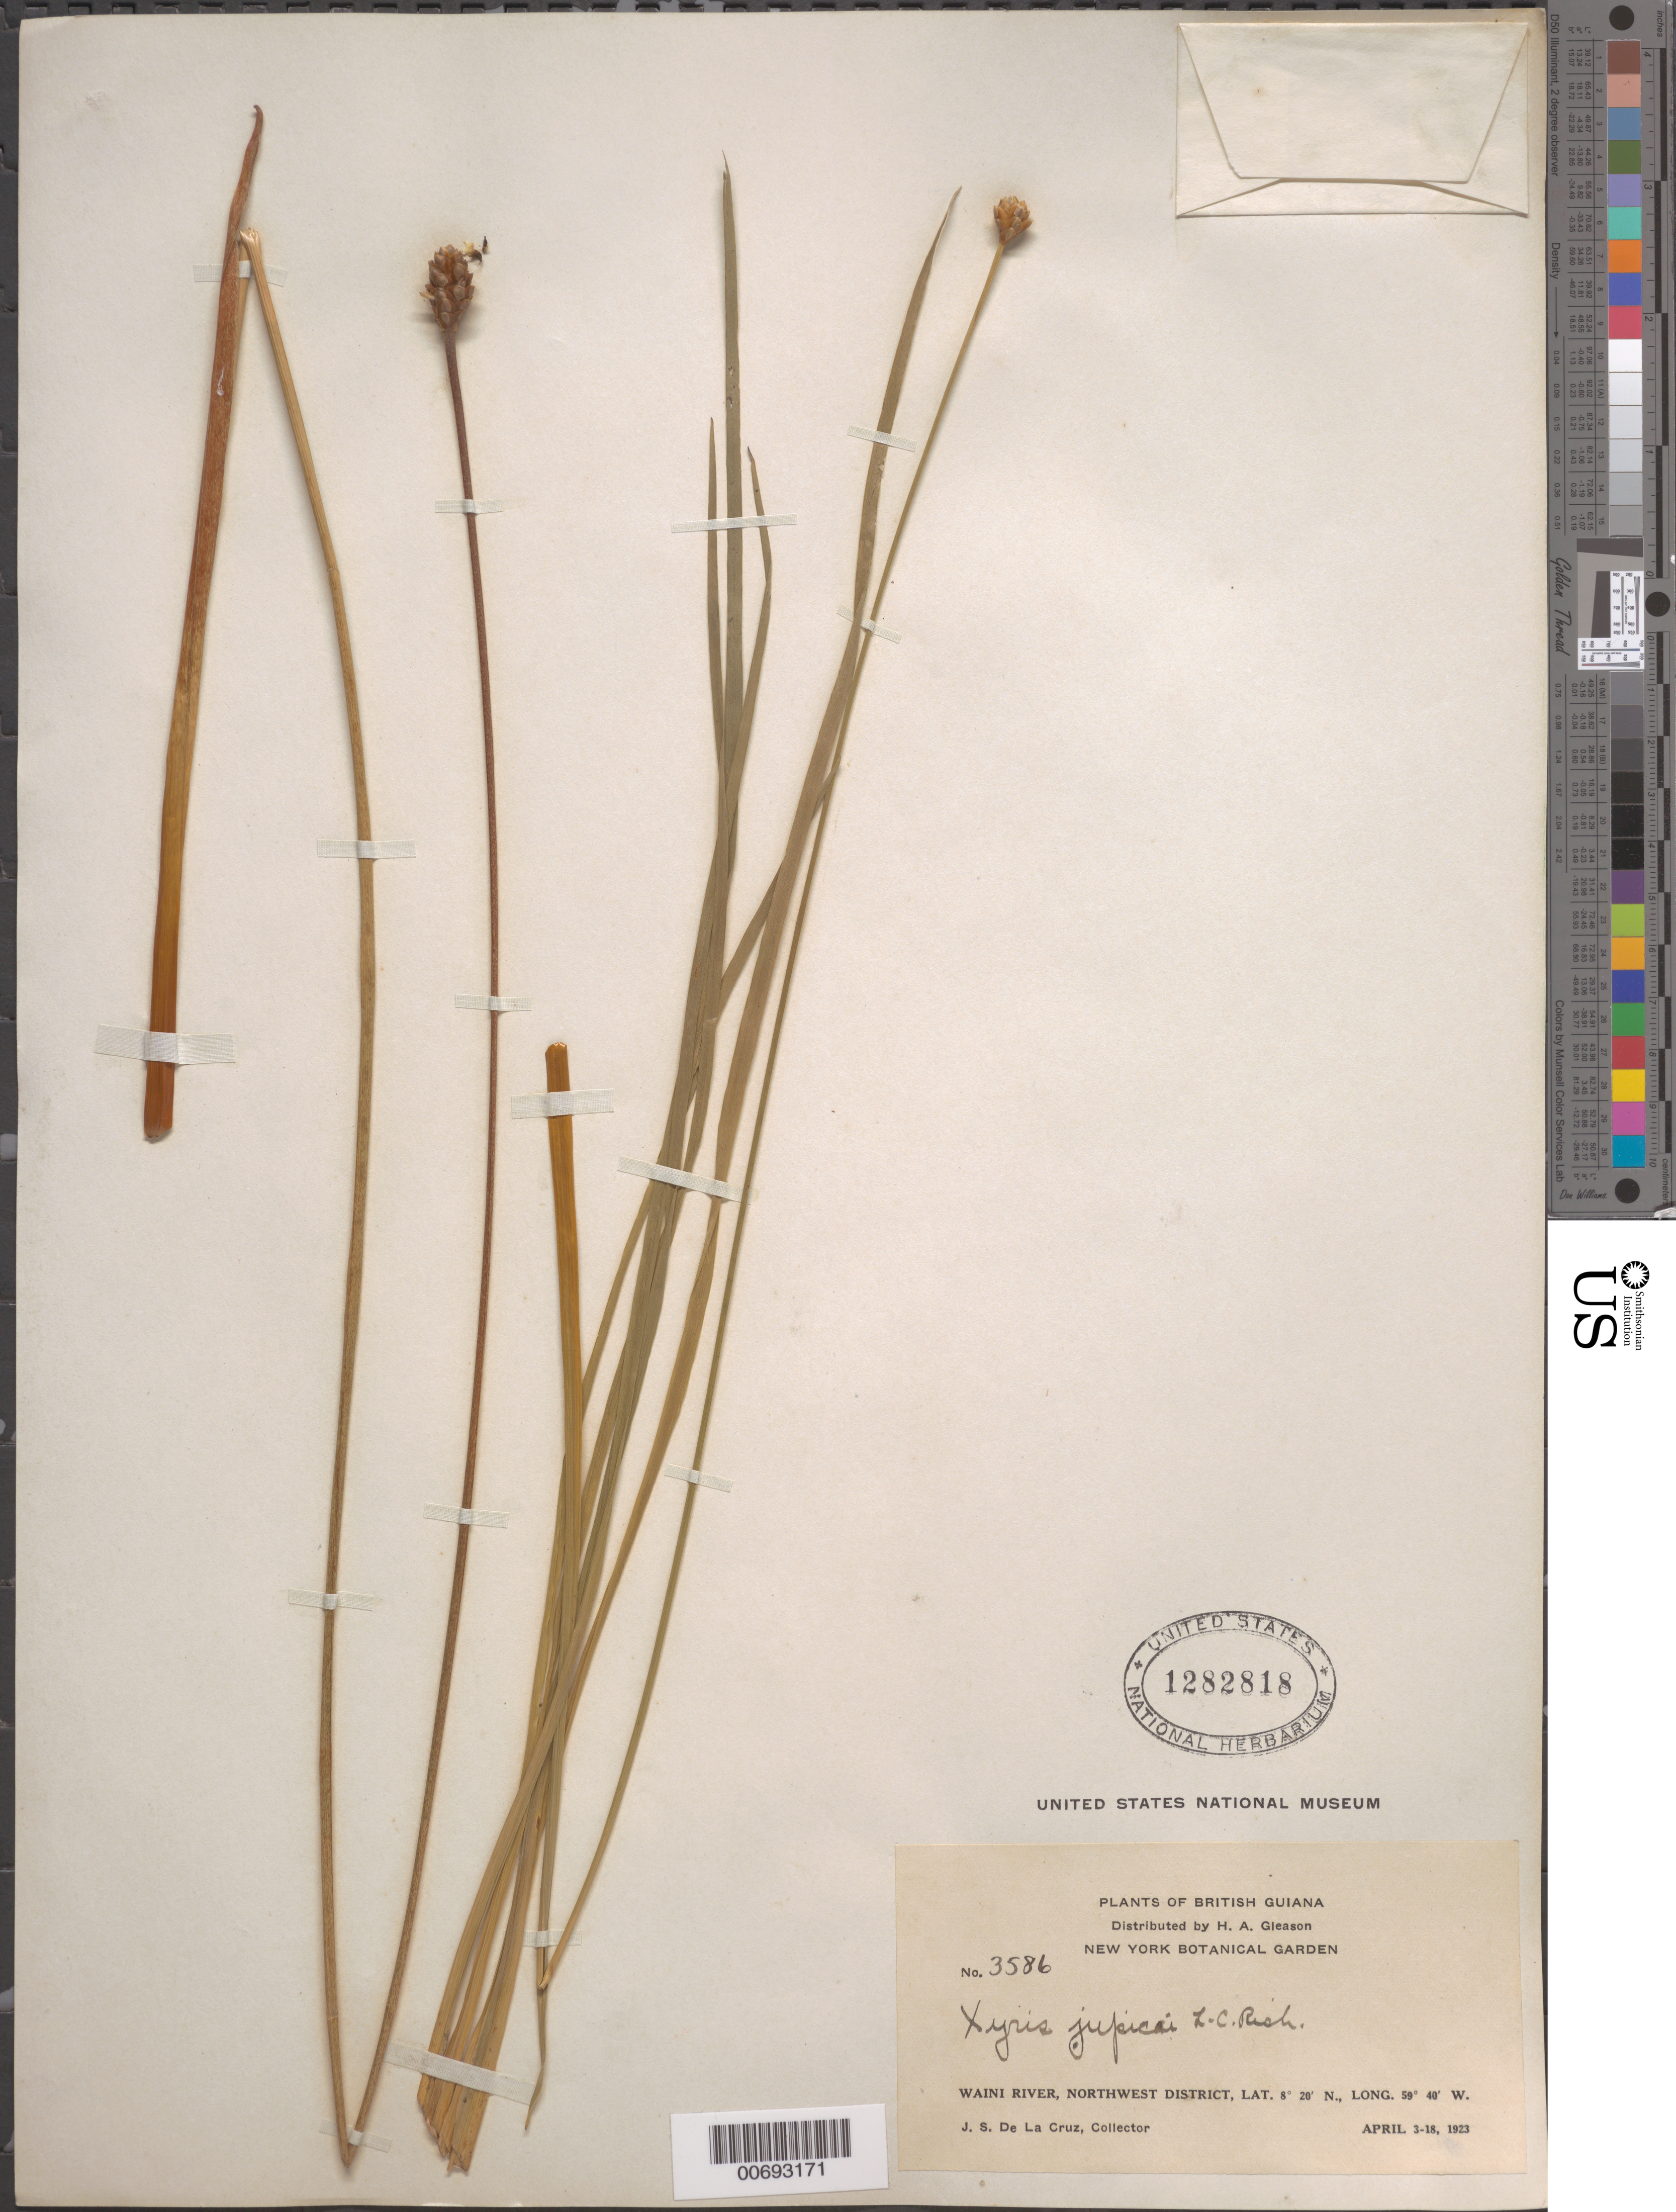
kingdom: Plantae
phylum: Tracheophyta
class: Liliopsida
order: Poales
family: Xyridaceae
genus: Xyris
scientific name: Xyris jupicai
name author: Rich.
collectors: J. S. de la Cruz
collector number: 3586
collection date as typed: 3-Apr-23 to 18-Apr-23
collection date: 1923-04-03/1923-04-18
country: Guyana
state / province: Barima-Waini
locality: Waini R., NW District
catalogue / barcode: US 1282818